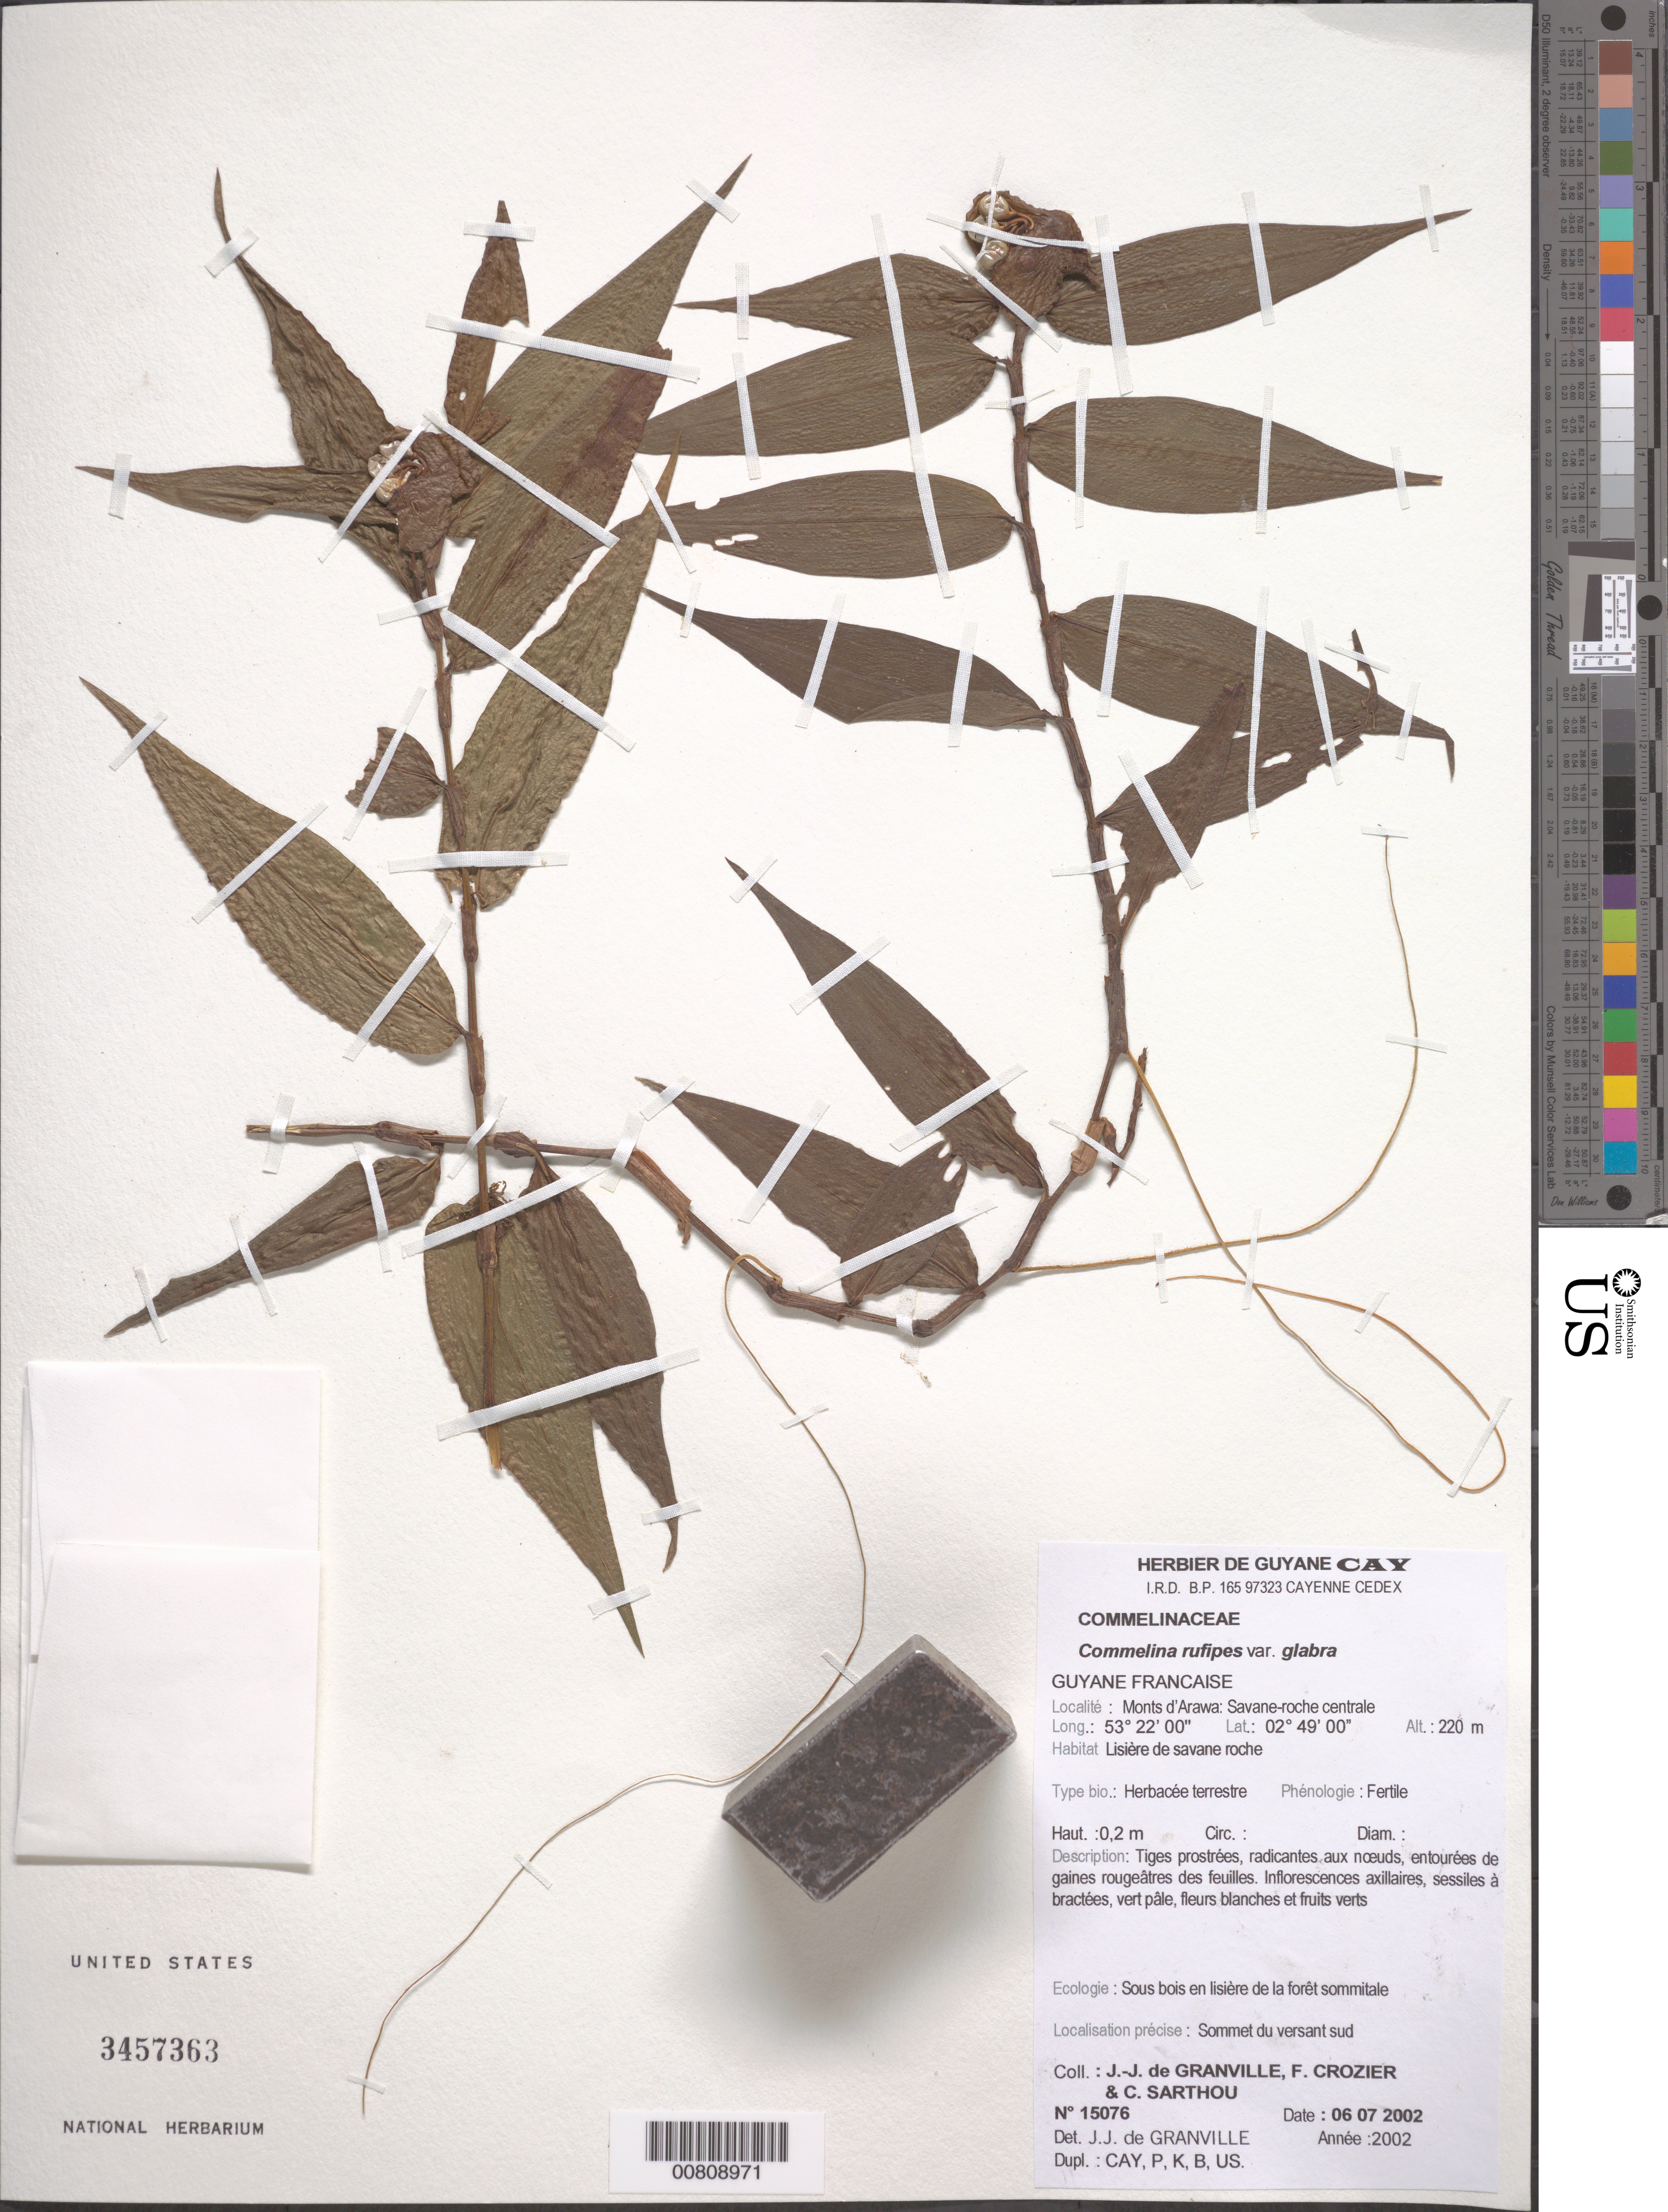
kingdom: Plantae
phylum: Tracheophyta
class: Liliopsida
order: Commelinales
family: Commelinaceae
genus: Commelina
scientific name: Commelina rufipes var. glabrata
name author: (D.R. Hunt) Faden & D.R. Hunt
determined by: Granville, J. J. de, (CAY), Institut de Recherche pour le Developpement (IRD) (FRENCH GUIANA)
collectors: J.-J. de Granville, F. Crozier & C. Sarthou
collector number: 15076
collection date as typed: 6-Jul-02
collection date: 2002-07-06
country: French Guiana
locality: Monts d'Arawa, sommet du versant sud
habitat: Lisière de savane roche. Sous bois en lisière de la forêt sommitale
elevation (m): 220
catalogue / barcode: US 3457363